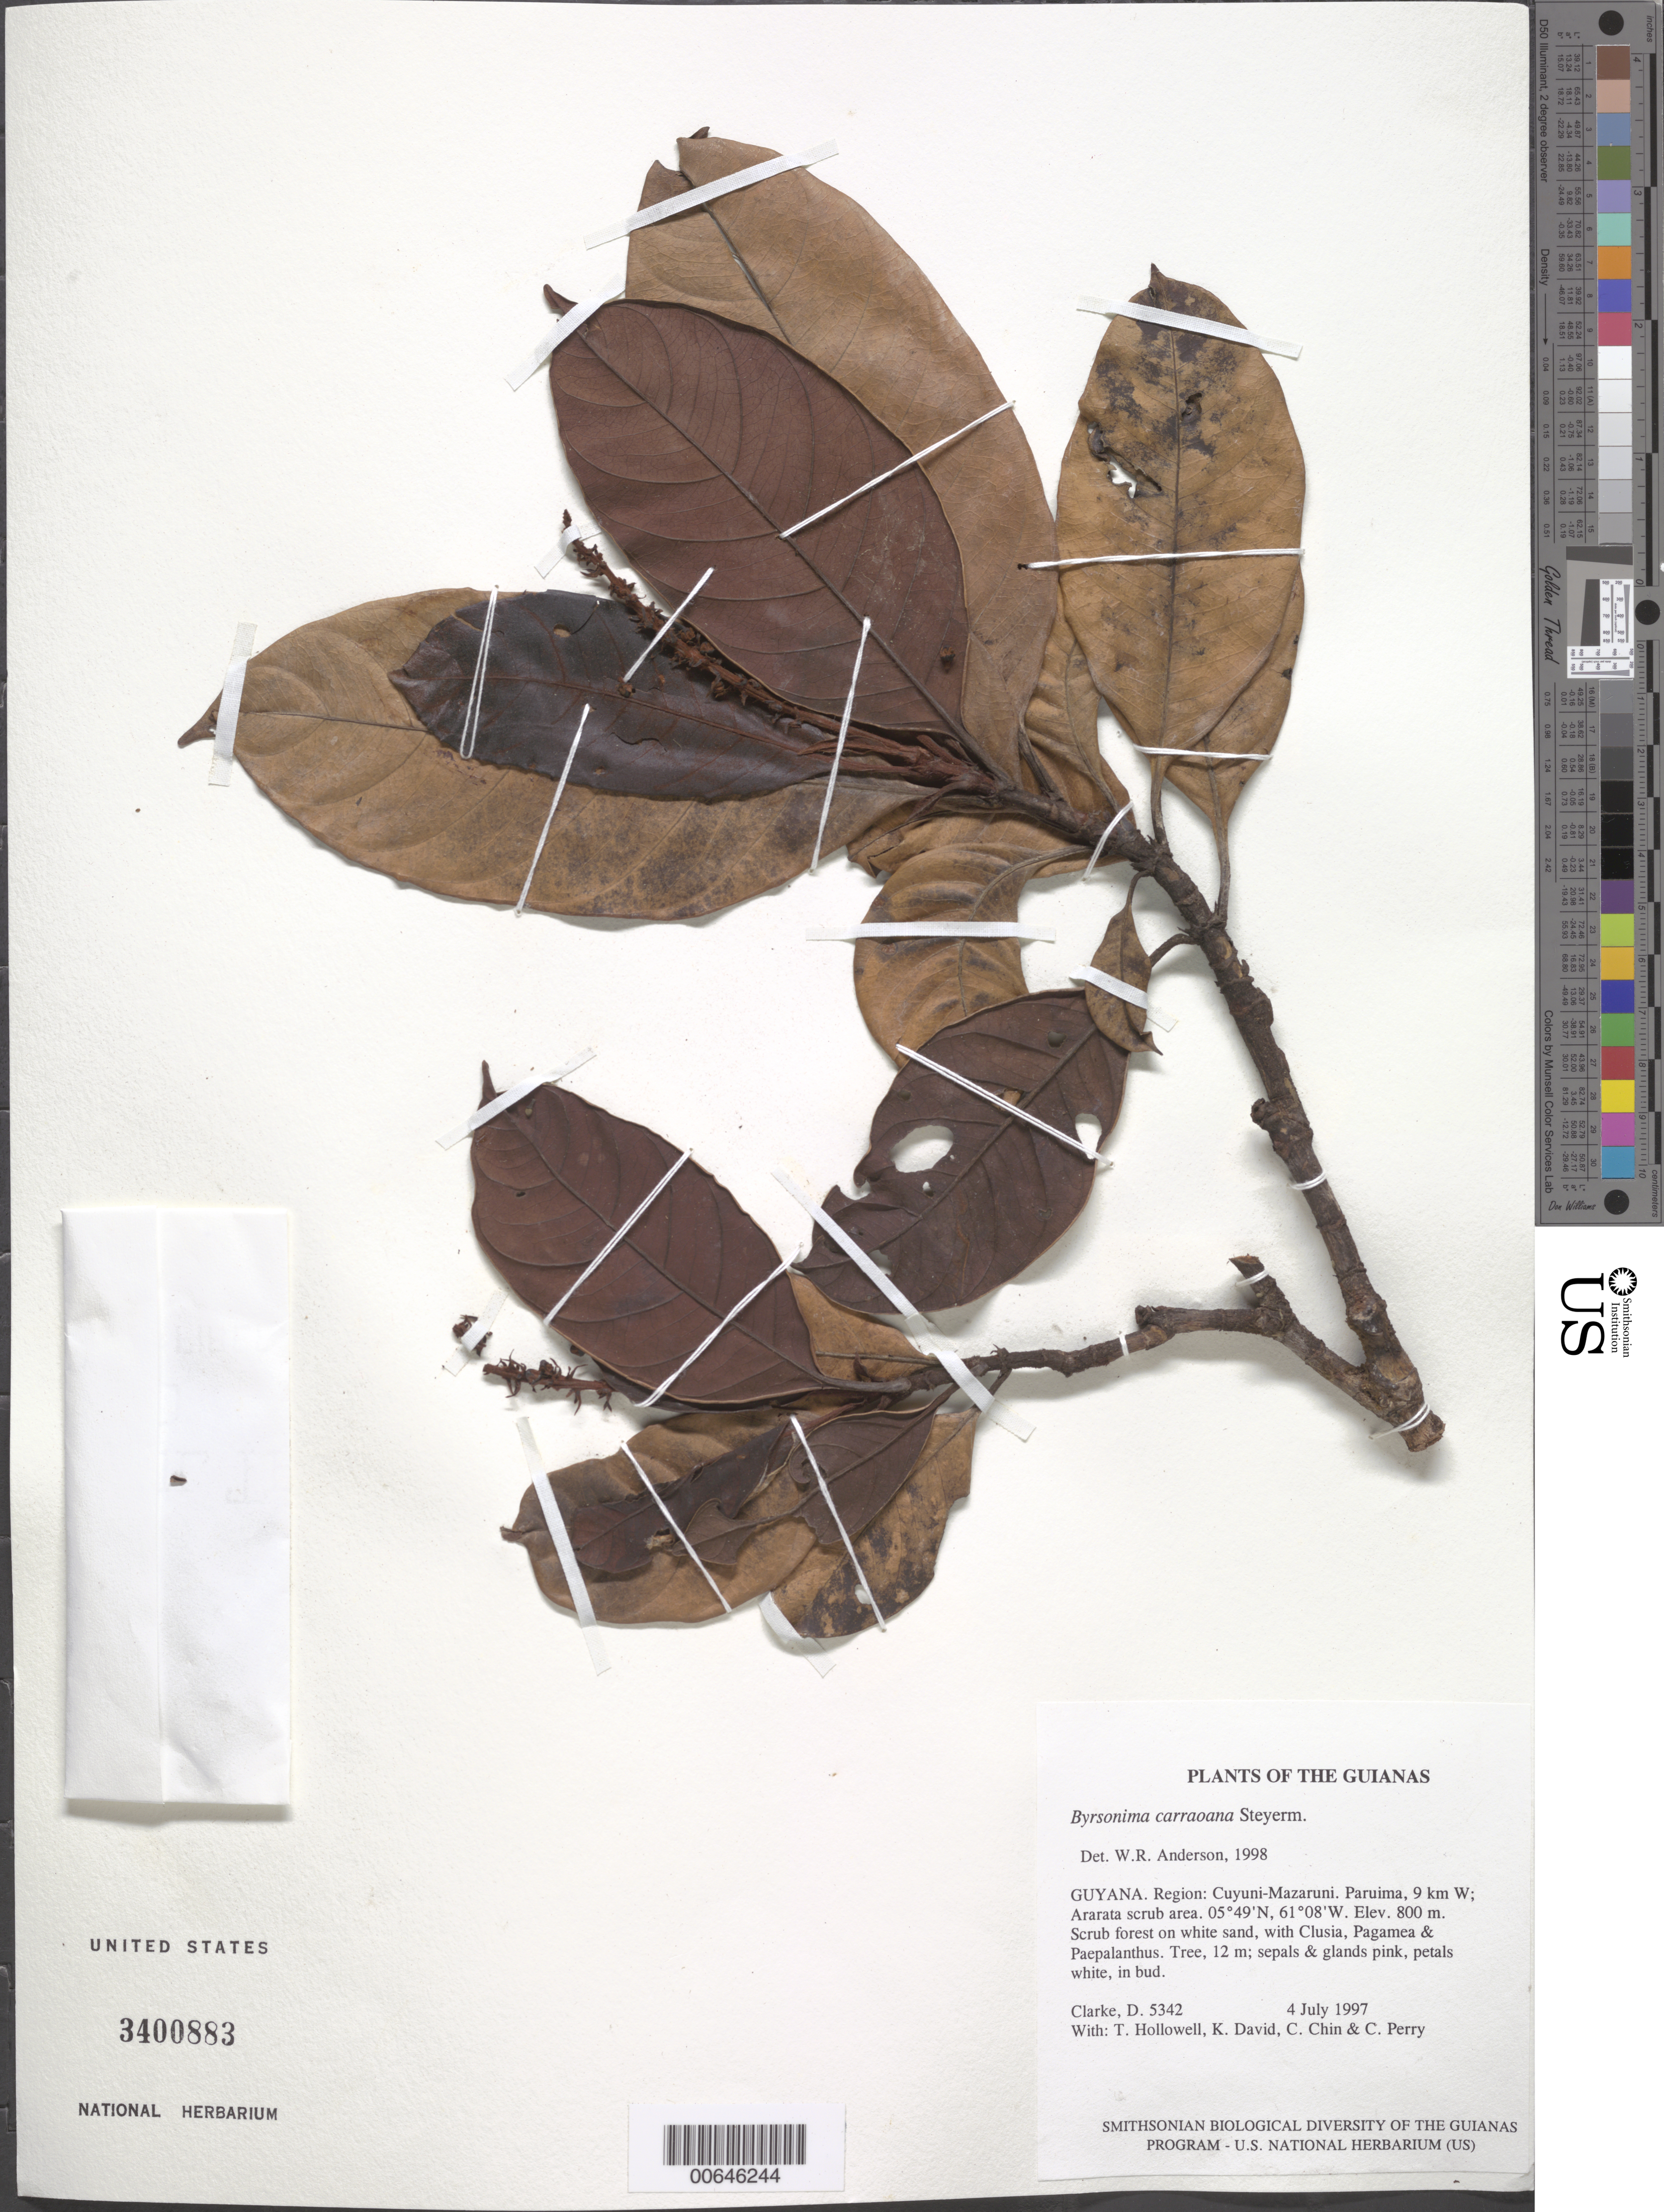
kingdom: Plantae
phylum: Tracheophyta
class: Magnoliopsida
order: Malpighiales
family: Malpighiaceae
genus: Byrsonima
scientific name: Byrsonima carraoana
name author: Steyerm.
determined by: Anderson, W. R., (MICH), University of Michigan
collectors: H. D. Clarke, T. Hollowell, K. David, C. Chin & C. Perry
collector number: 5342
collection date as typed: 4 July 1997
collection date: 1997-07-04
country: Guyana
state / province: Cuyuni-Mazaruni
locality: Paruima, 9 km W; Ararata scrub area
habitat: Scrub forest on white sand, with Clusia, Pagamea & Paepalanthus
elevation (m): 800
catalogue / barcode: US 3400883